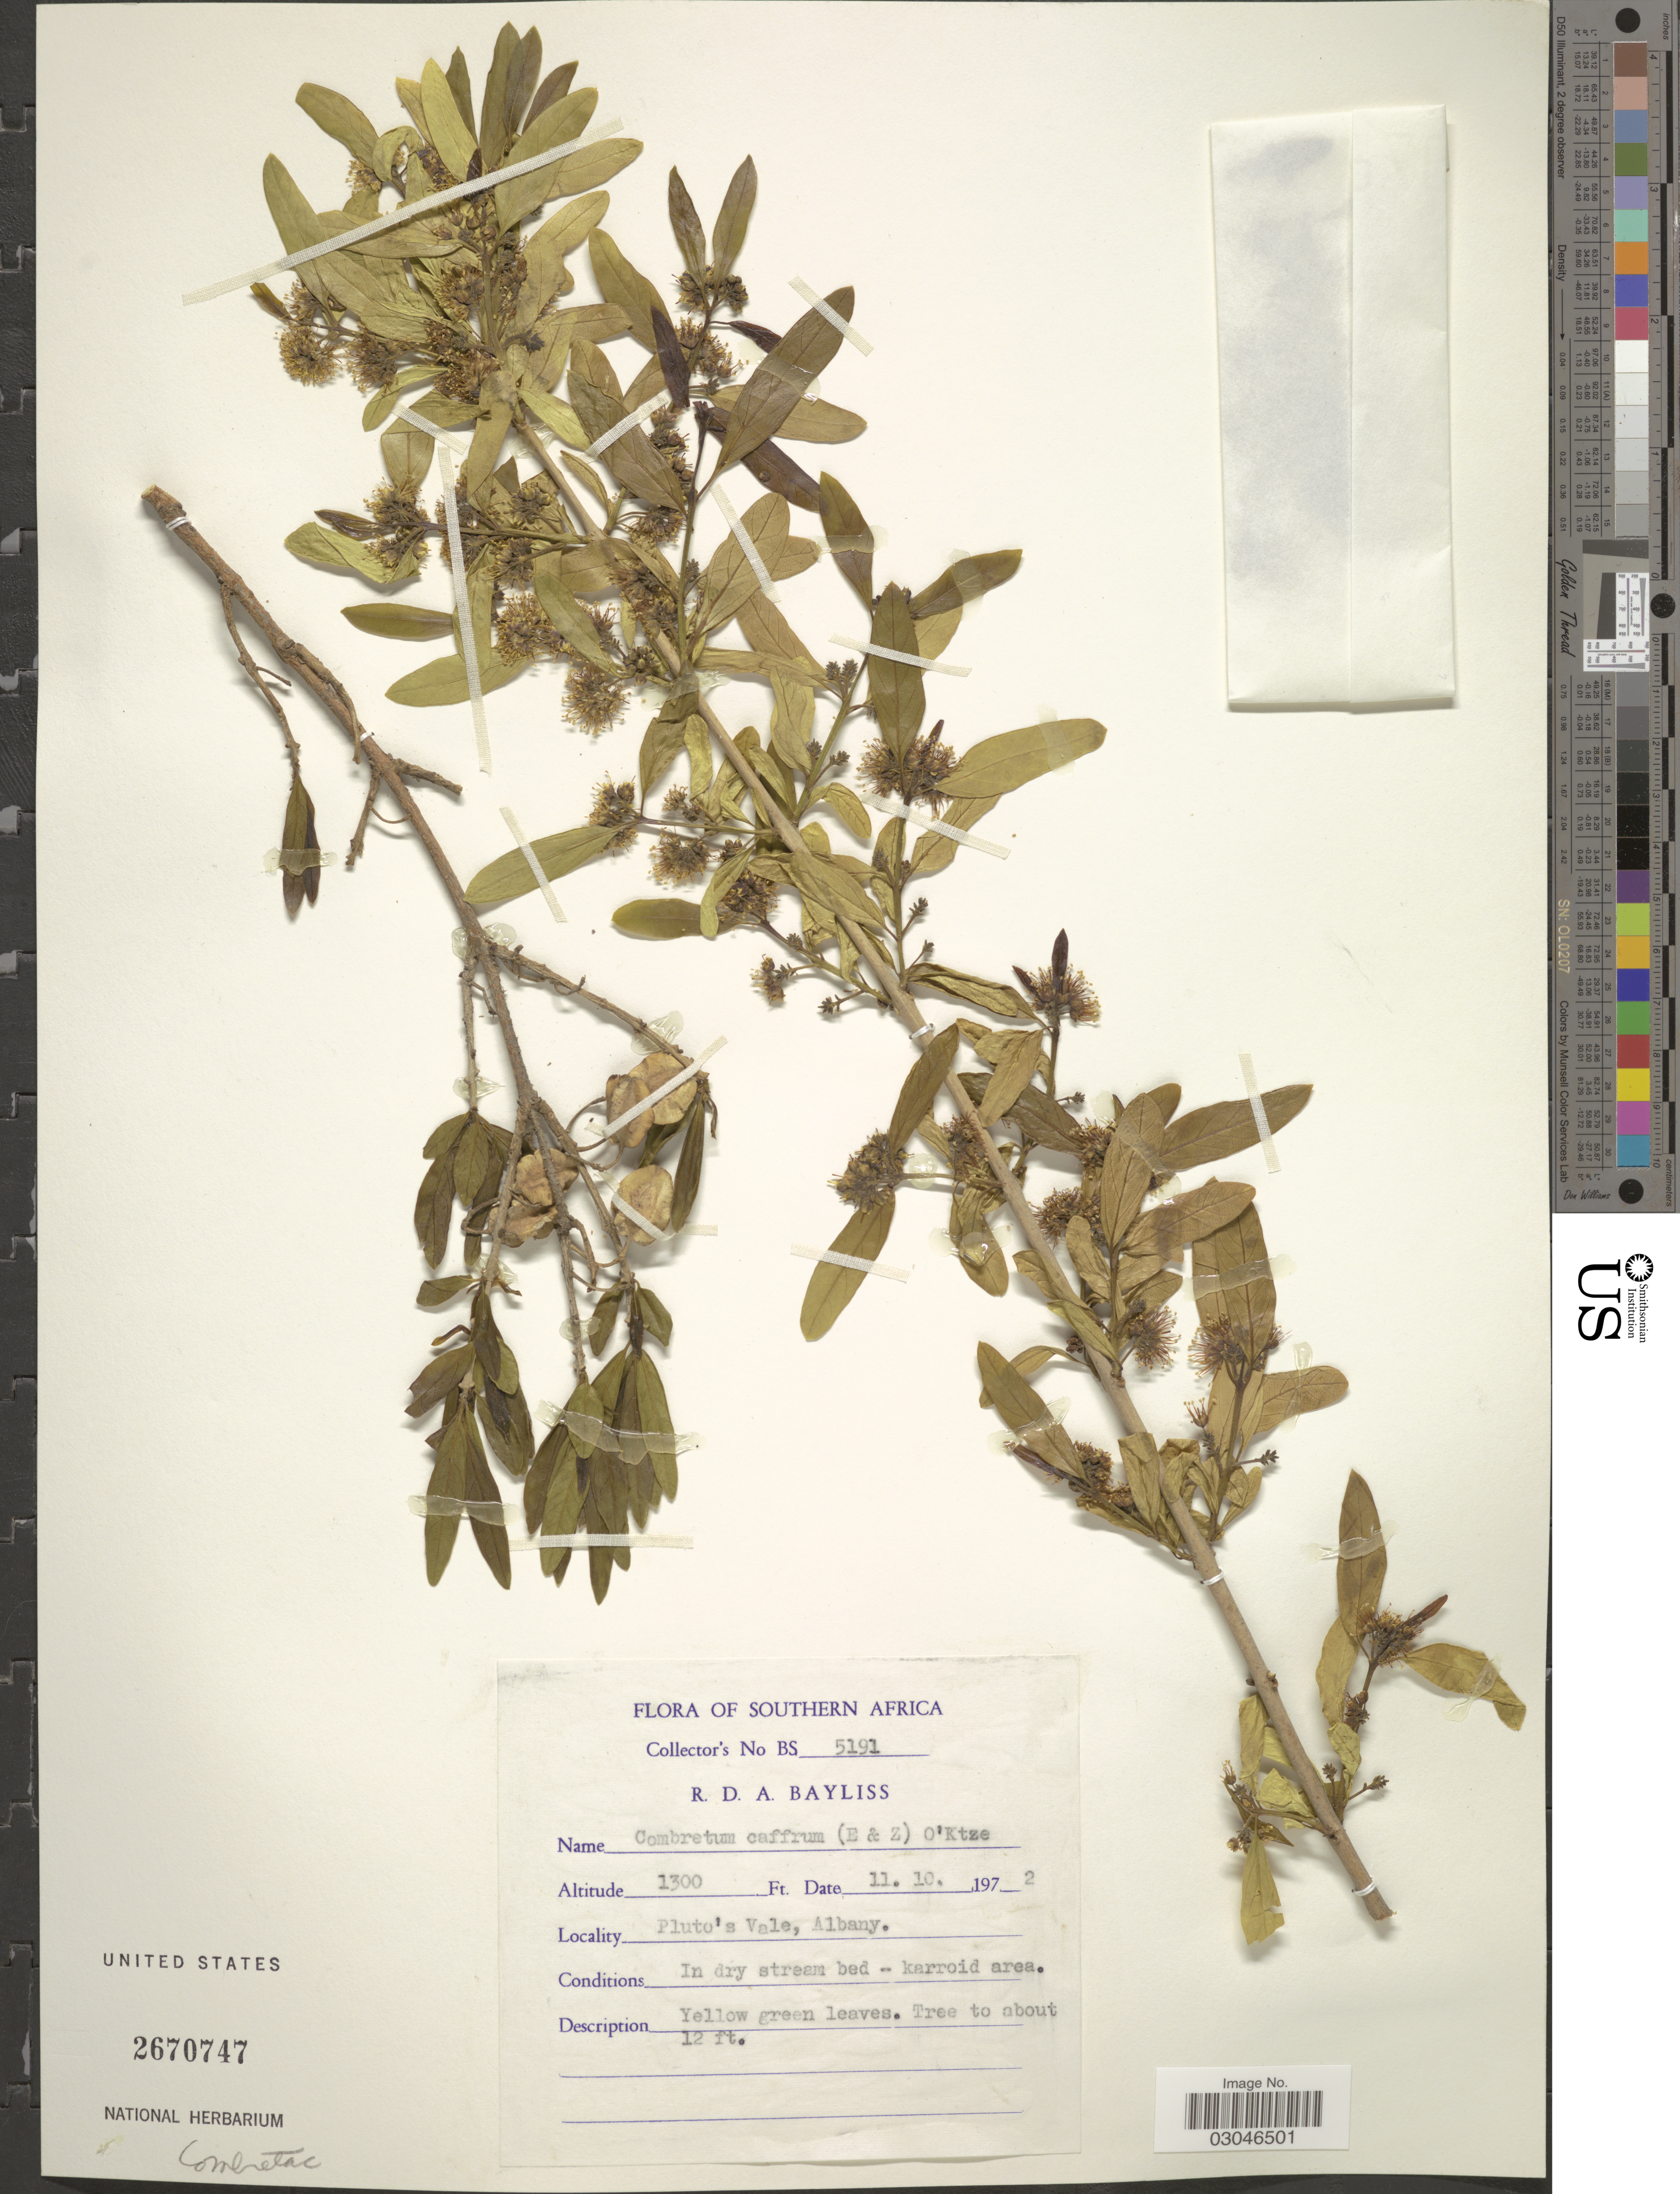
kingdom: Plantae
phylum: Tracheophyta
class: Magnoliopsida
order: Myrtales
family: Combretaceae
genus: Combretum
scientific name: Combretum caffrum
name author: (Eckl. & Zeyh.) Kuntze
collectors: R. Bayliss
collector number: BS5191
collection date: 1972-10-11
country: South Africa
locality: Southern Africa. Pluto's Vale, Albany.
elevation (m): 396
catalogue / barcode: US 2670747